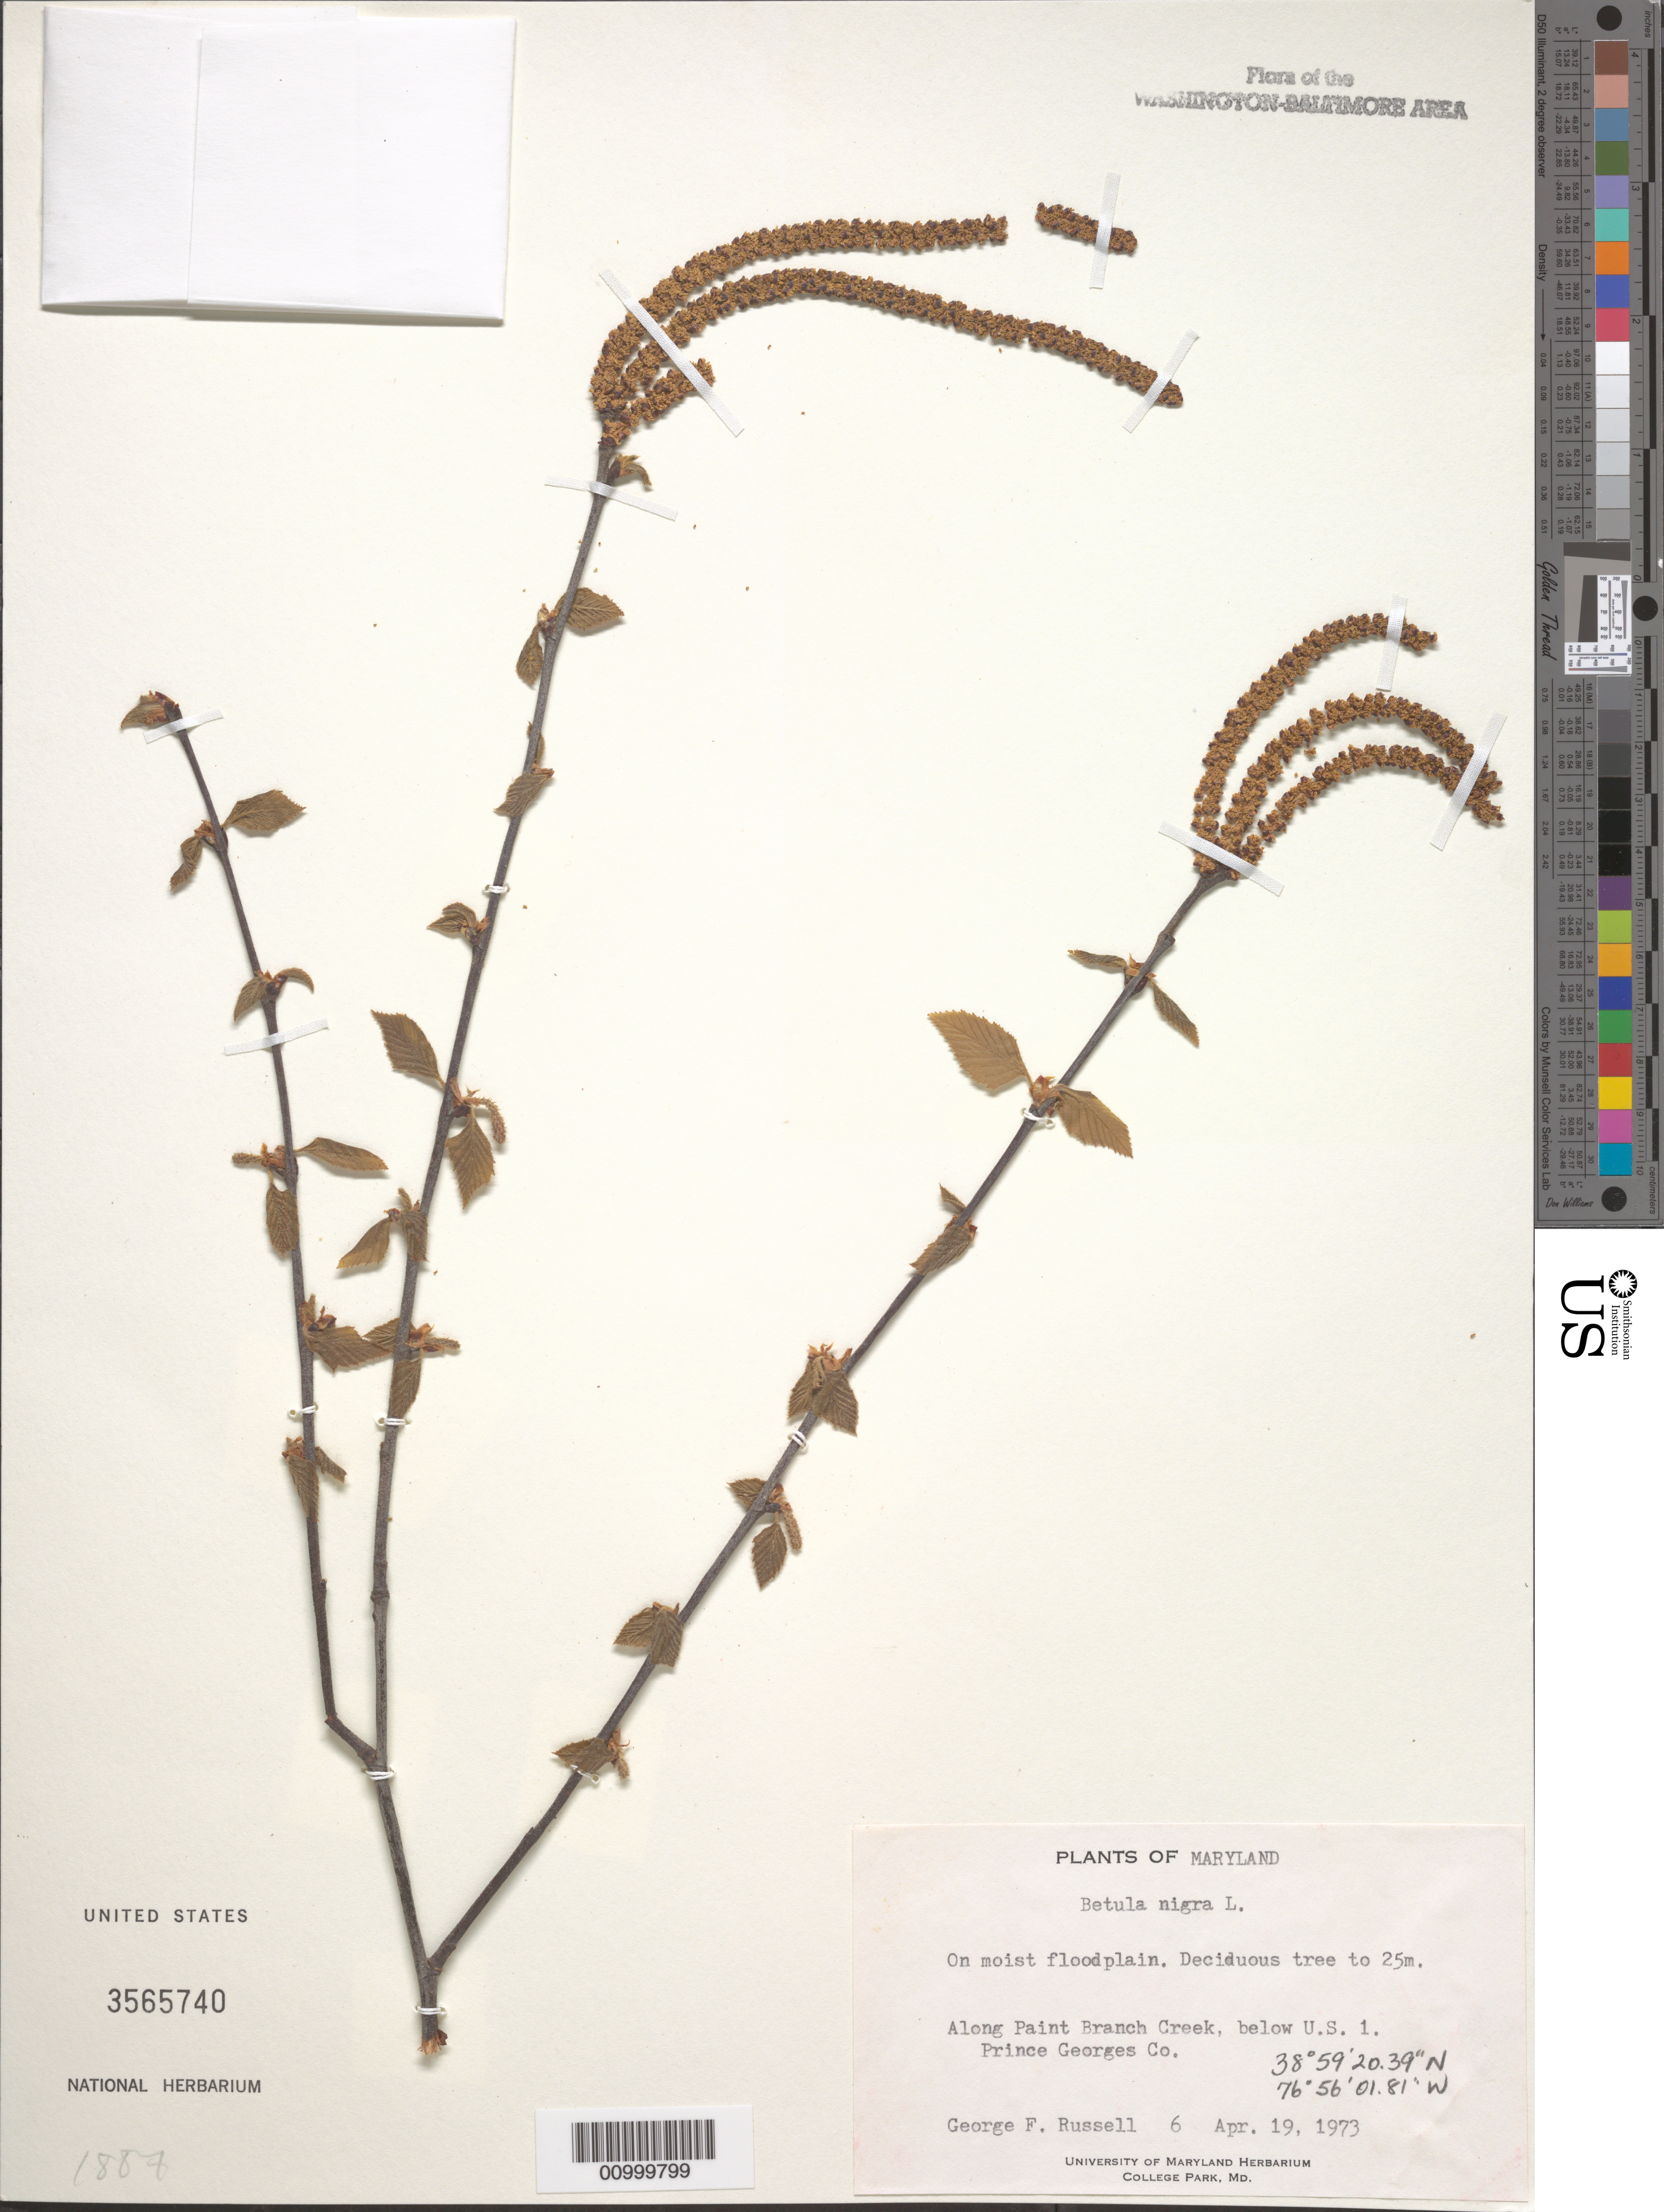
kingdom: Plantae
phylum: Tracheophyta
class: Magnoliopsida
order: Fagales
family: Betulaceae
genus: Betula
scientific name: Betula nigra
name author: L.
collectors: G. Russell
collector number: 6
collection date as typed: Apr. 19, 1973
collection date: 1973-04-19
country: United States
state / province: Maryland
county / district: Prince George's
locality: Along Paint Branch Creek, below U.S. 1.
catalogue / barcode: US 3565740